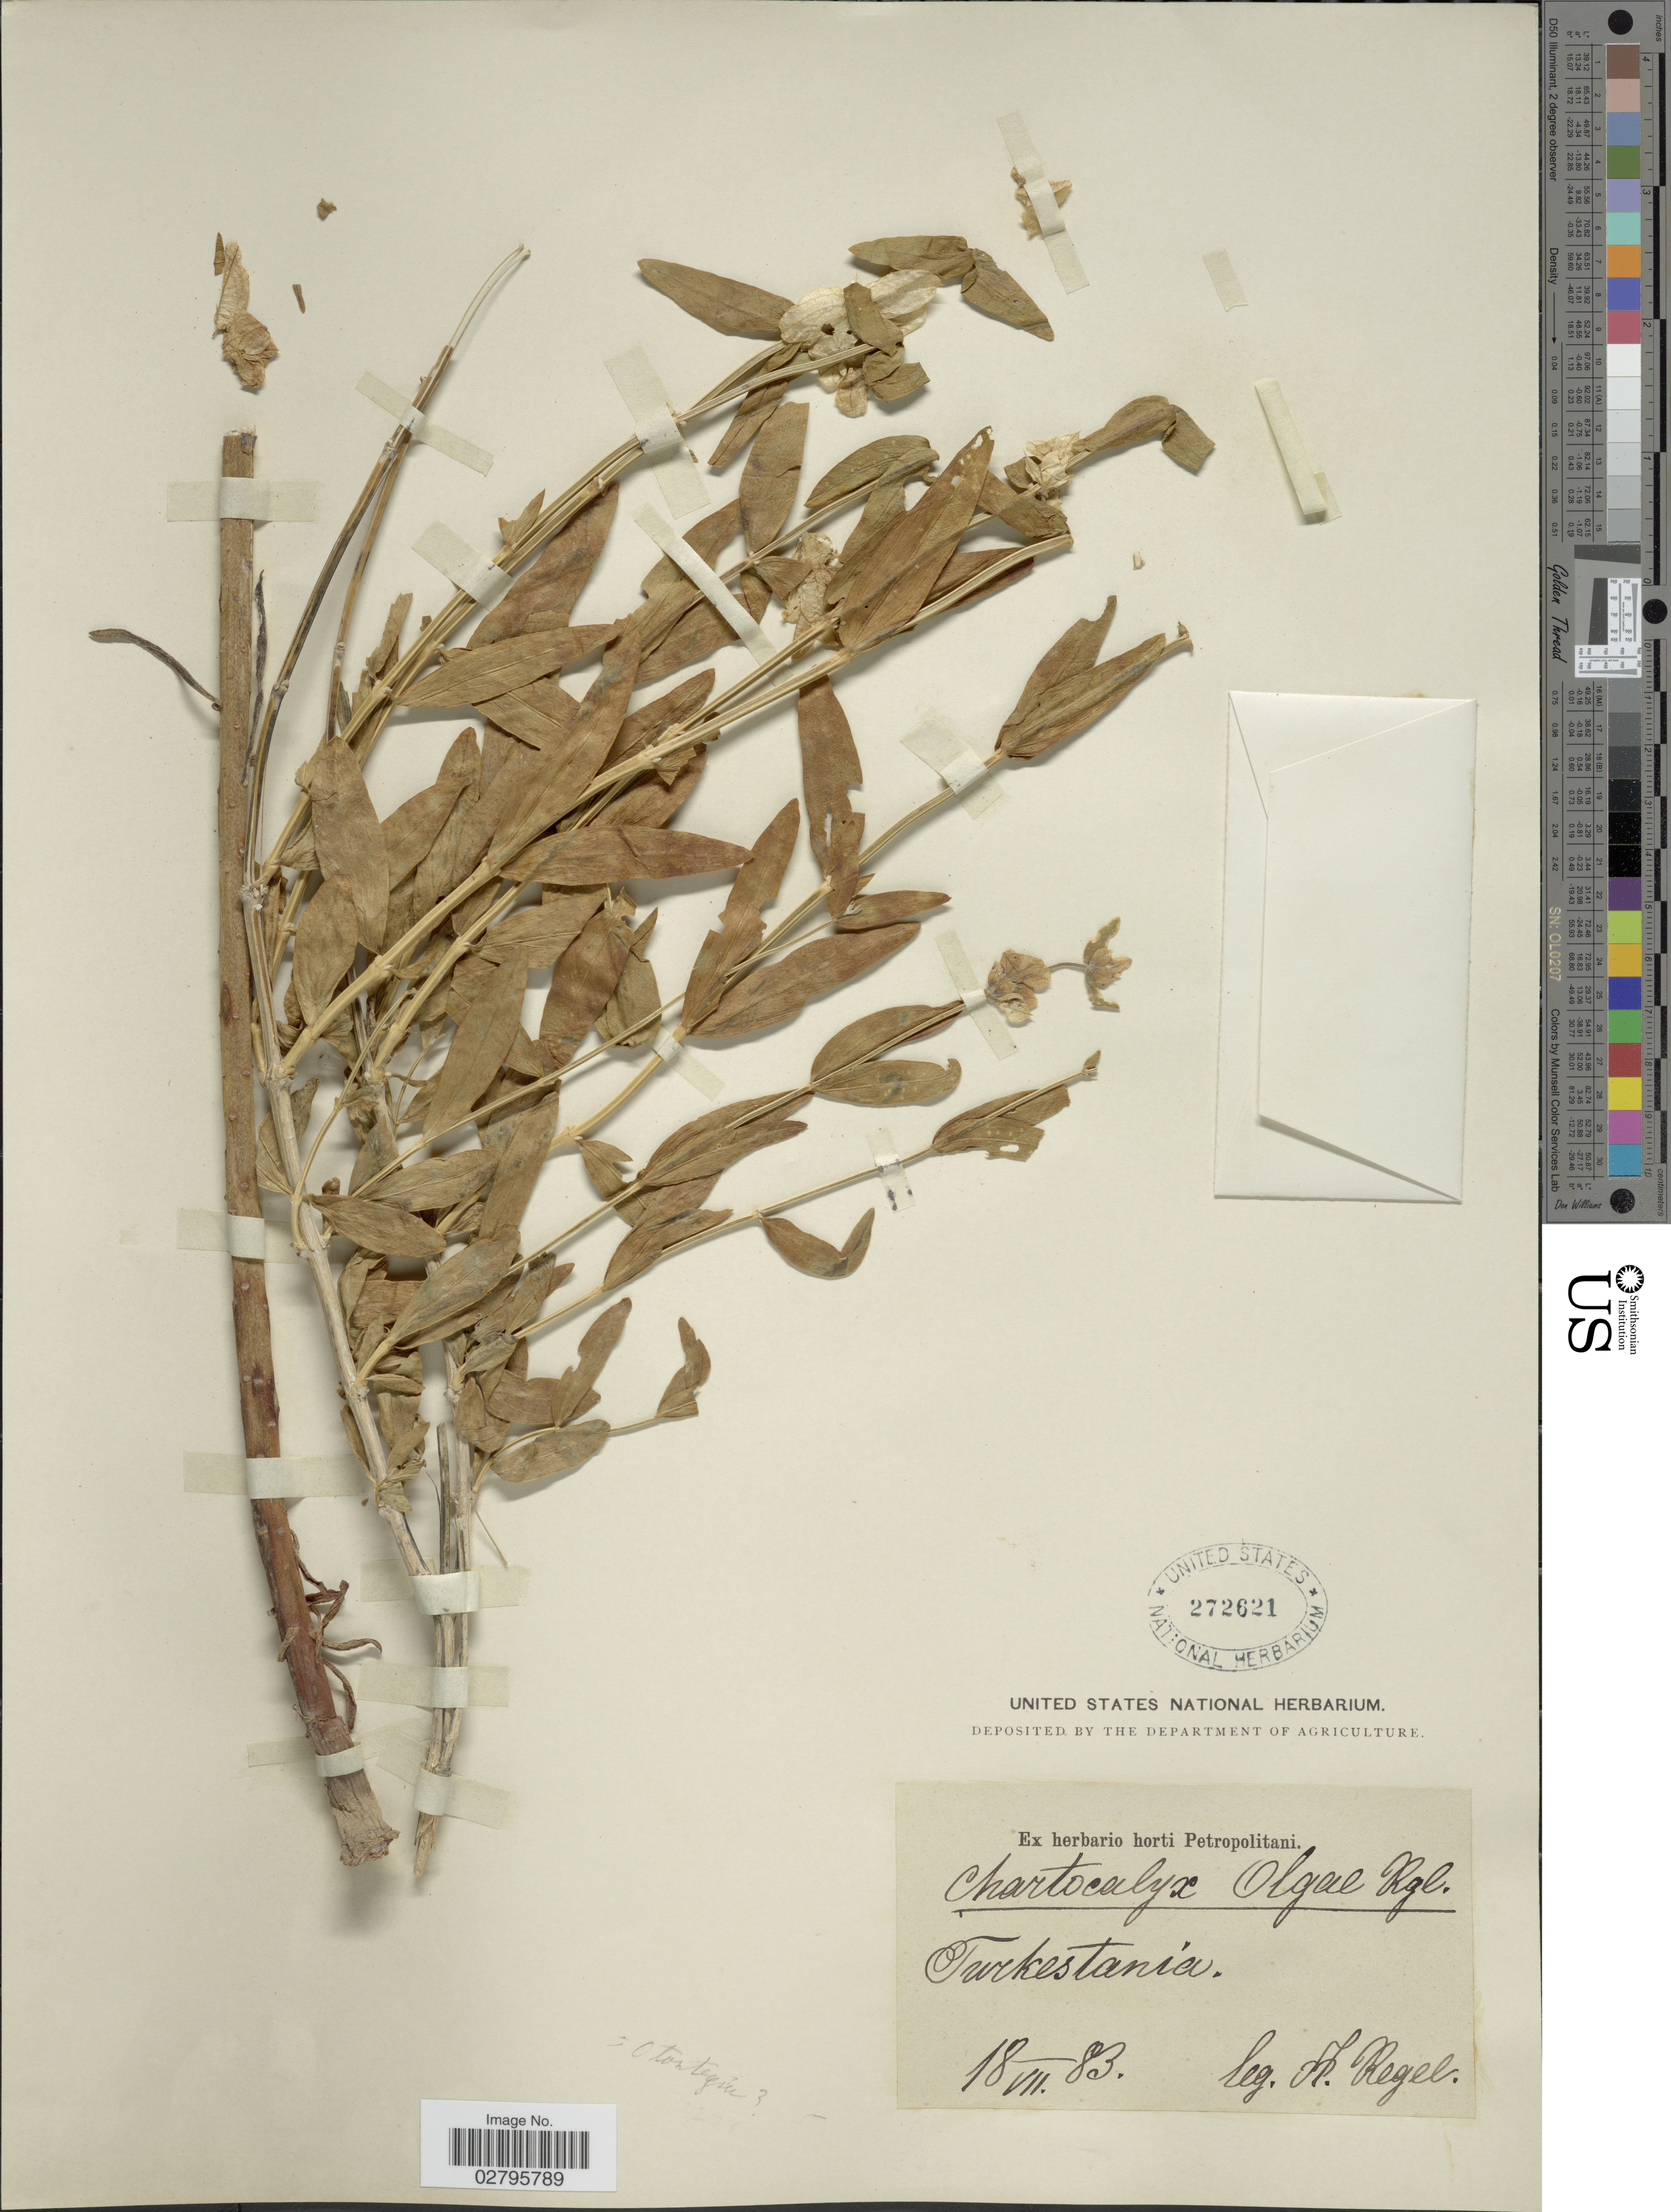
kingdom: Plantae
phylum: Tracheophyta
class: Magnoliopsida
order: Lamiales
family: Lamiaceae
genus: Otostegia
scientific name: Otostegia olgae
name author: (Regel) Korsh.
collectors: A. Regel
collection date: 1883-07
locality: Turkestania.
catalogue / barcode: US 272621